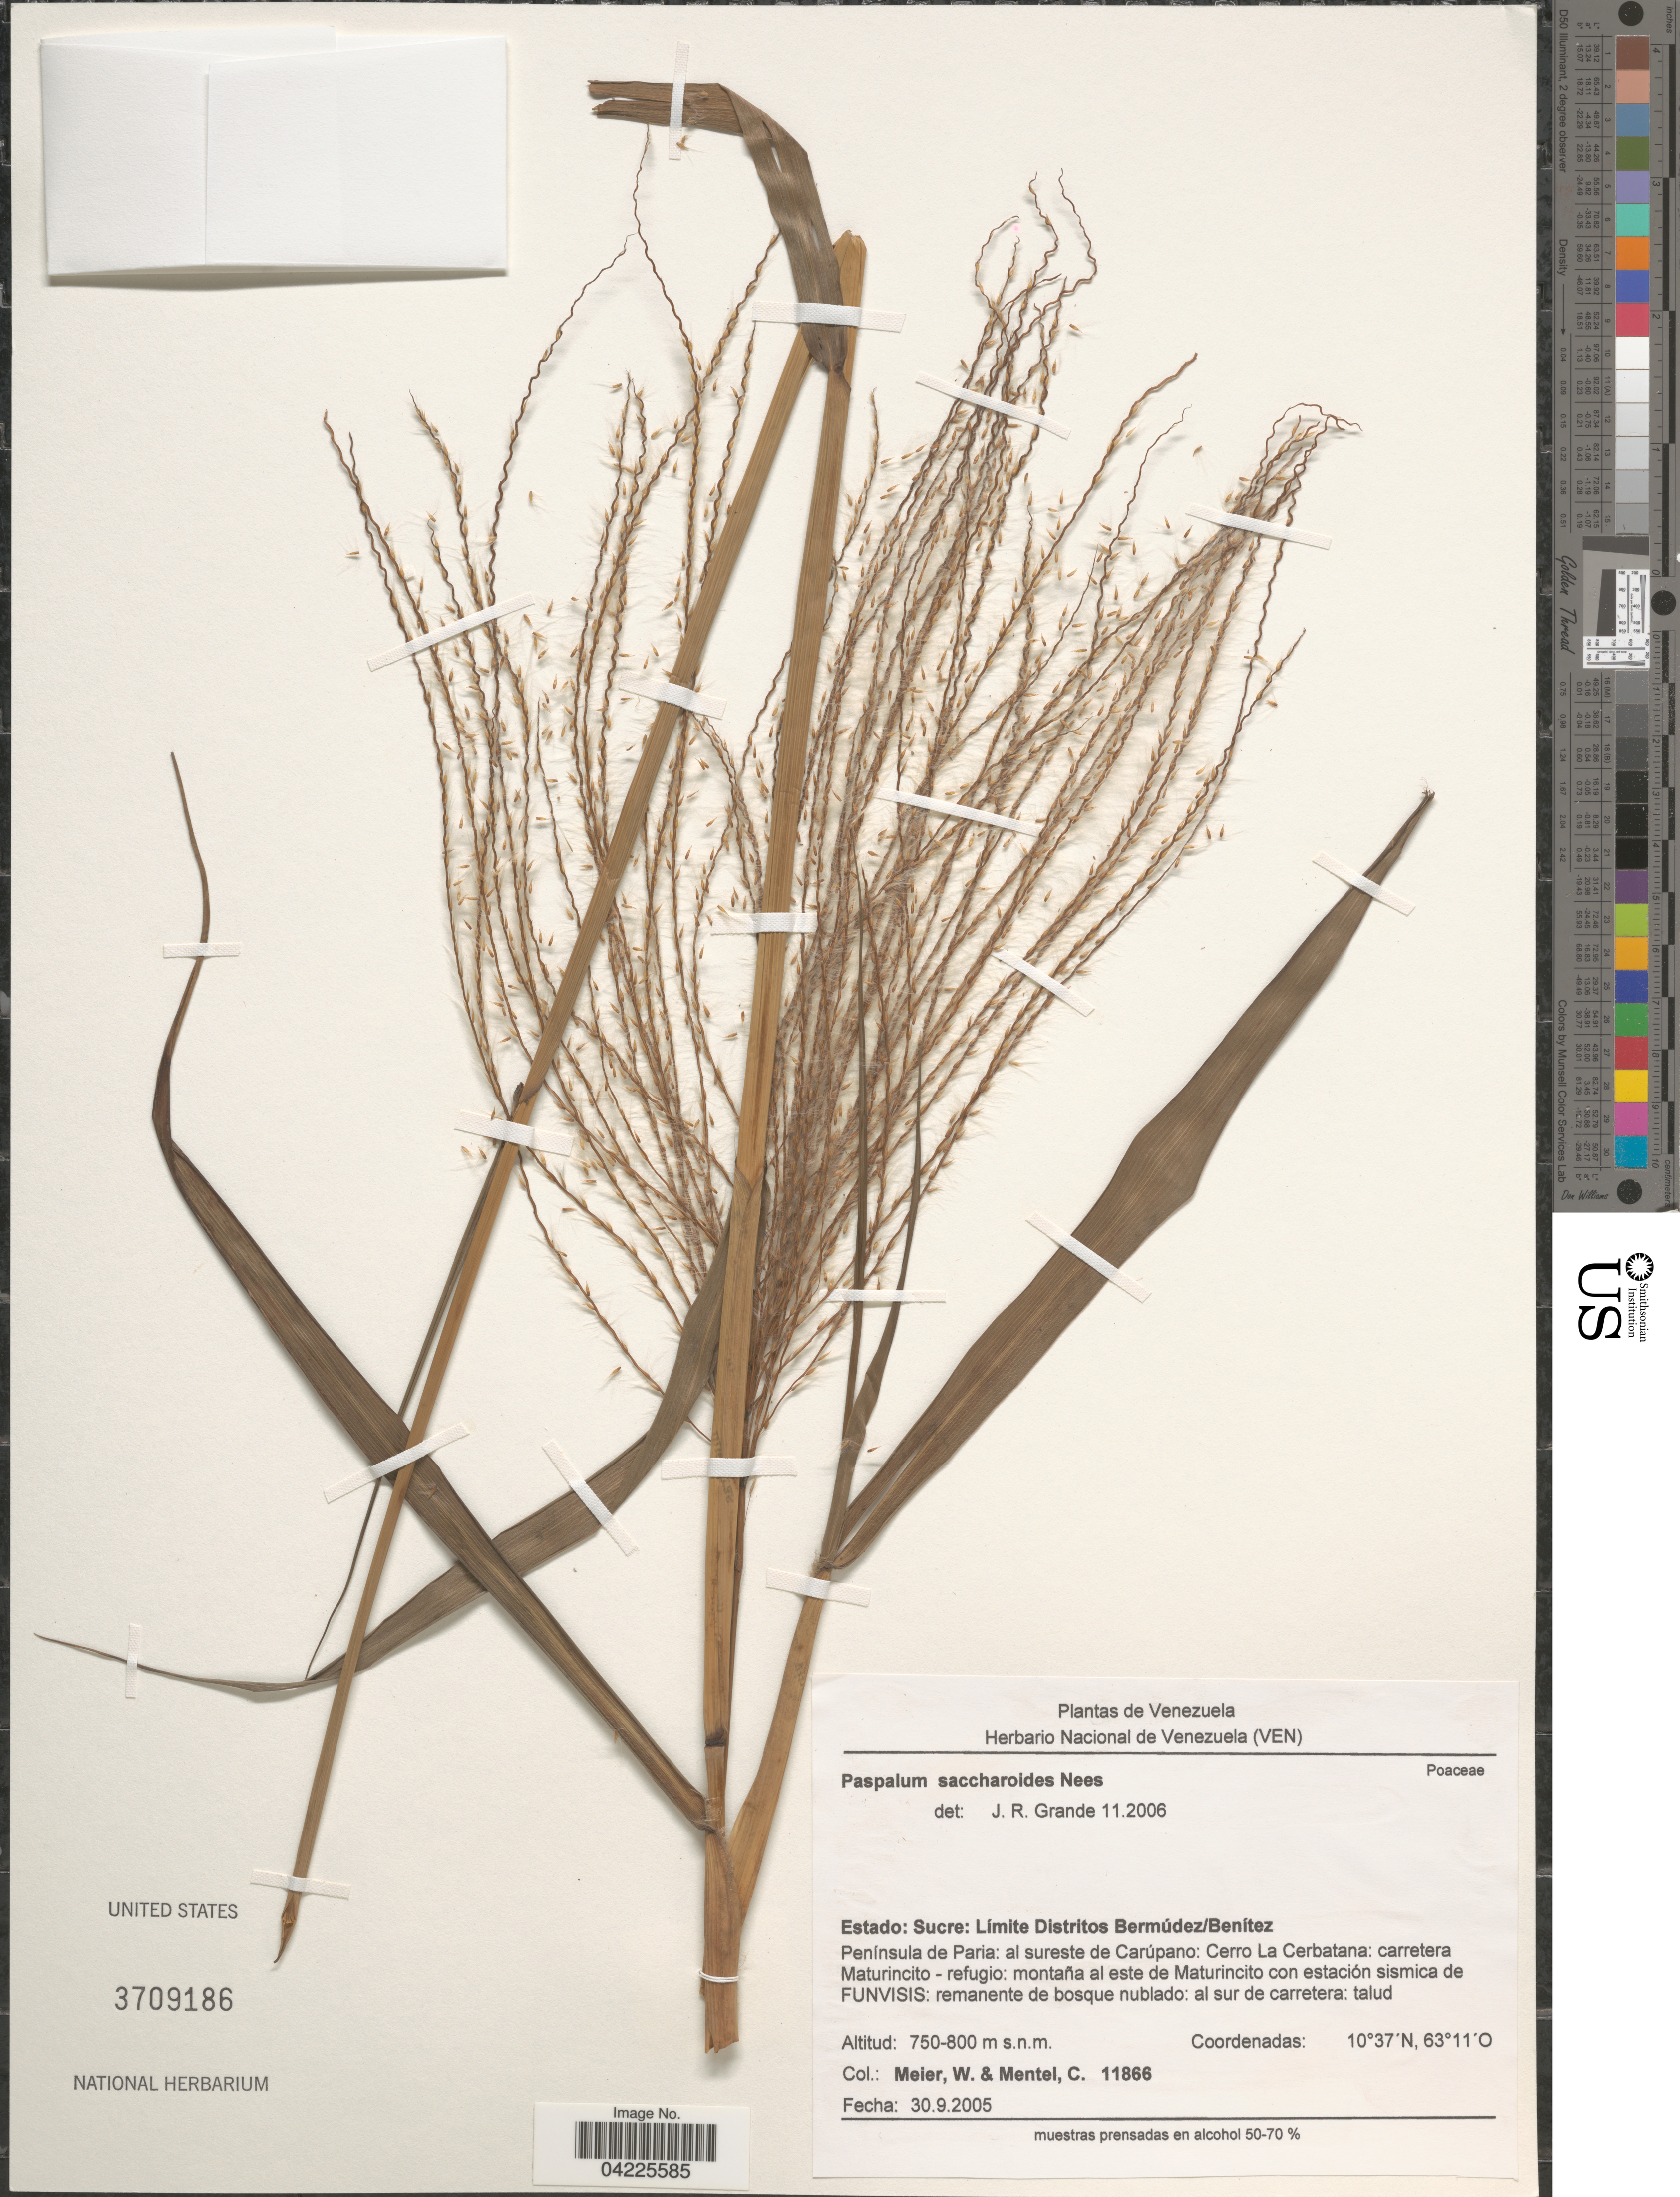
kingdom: Plantae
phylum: Tracheophyta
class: Liliopsida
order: Poales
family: Poaceae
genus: Paspalum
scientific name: Paspalum saccharoides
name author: Nees ex Trin.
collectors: W. Meier & C. Mentel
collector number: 11866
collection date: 2005-09-30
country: Venezuela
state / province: Sucre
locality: Límite Distritos Bermüdez/Benítez. Península de Paria: al sureste de Carúpano: Cerro La Cerbatana: carretera Maturincito - refugio: montaña al este de Maturincito con estacón sismica de FUNVISIS: remanente de bosque nublado: al sur de carretera.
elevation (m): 750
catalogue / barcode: US 3709186